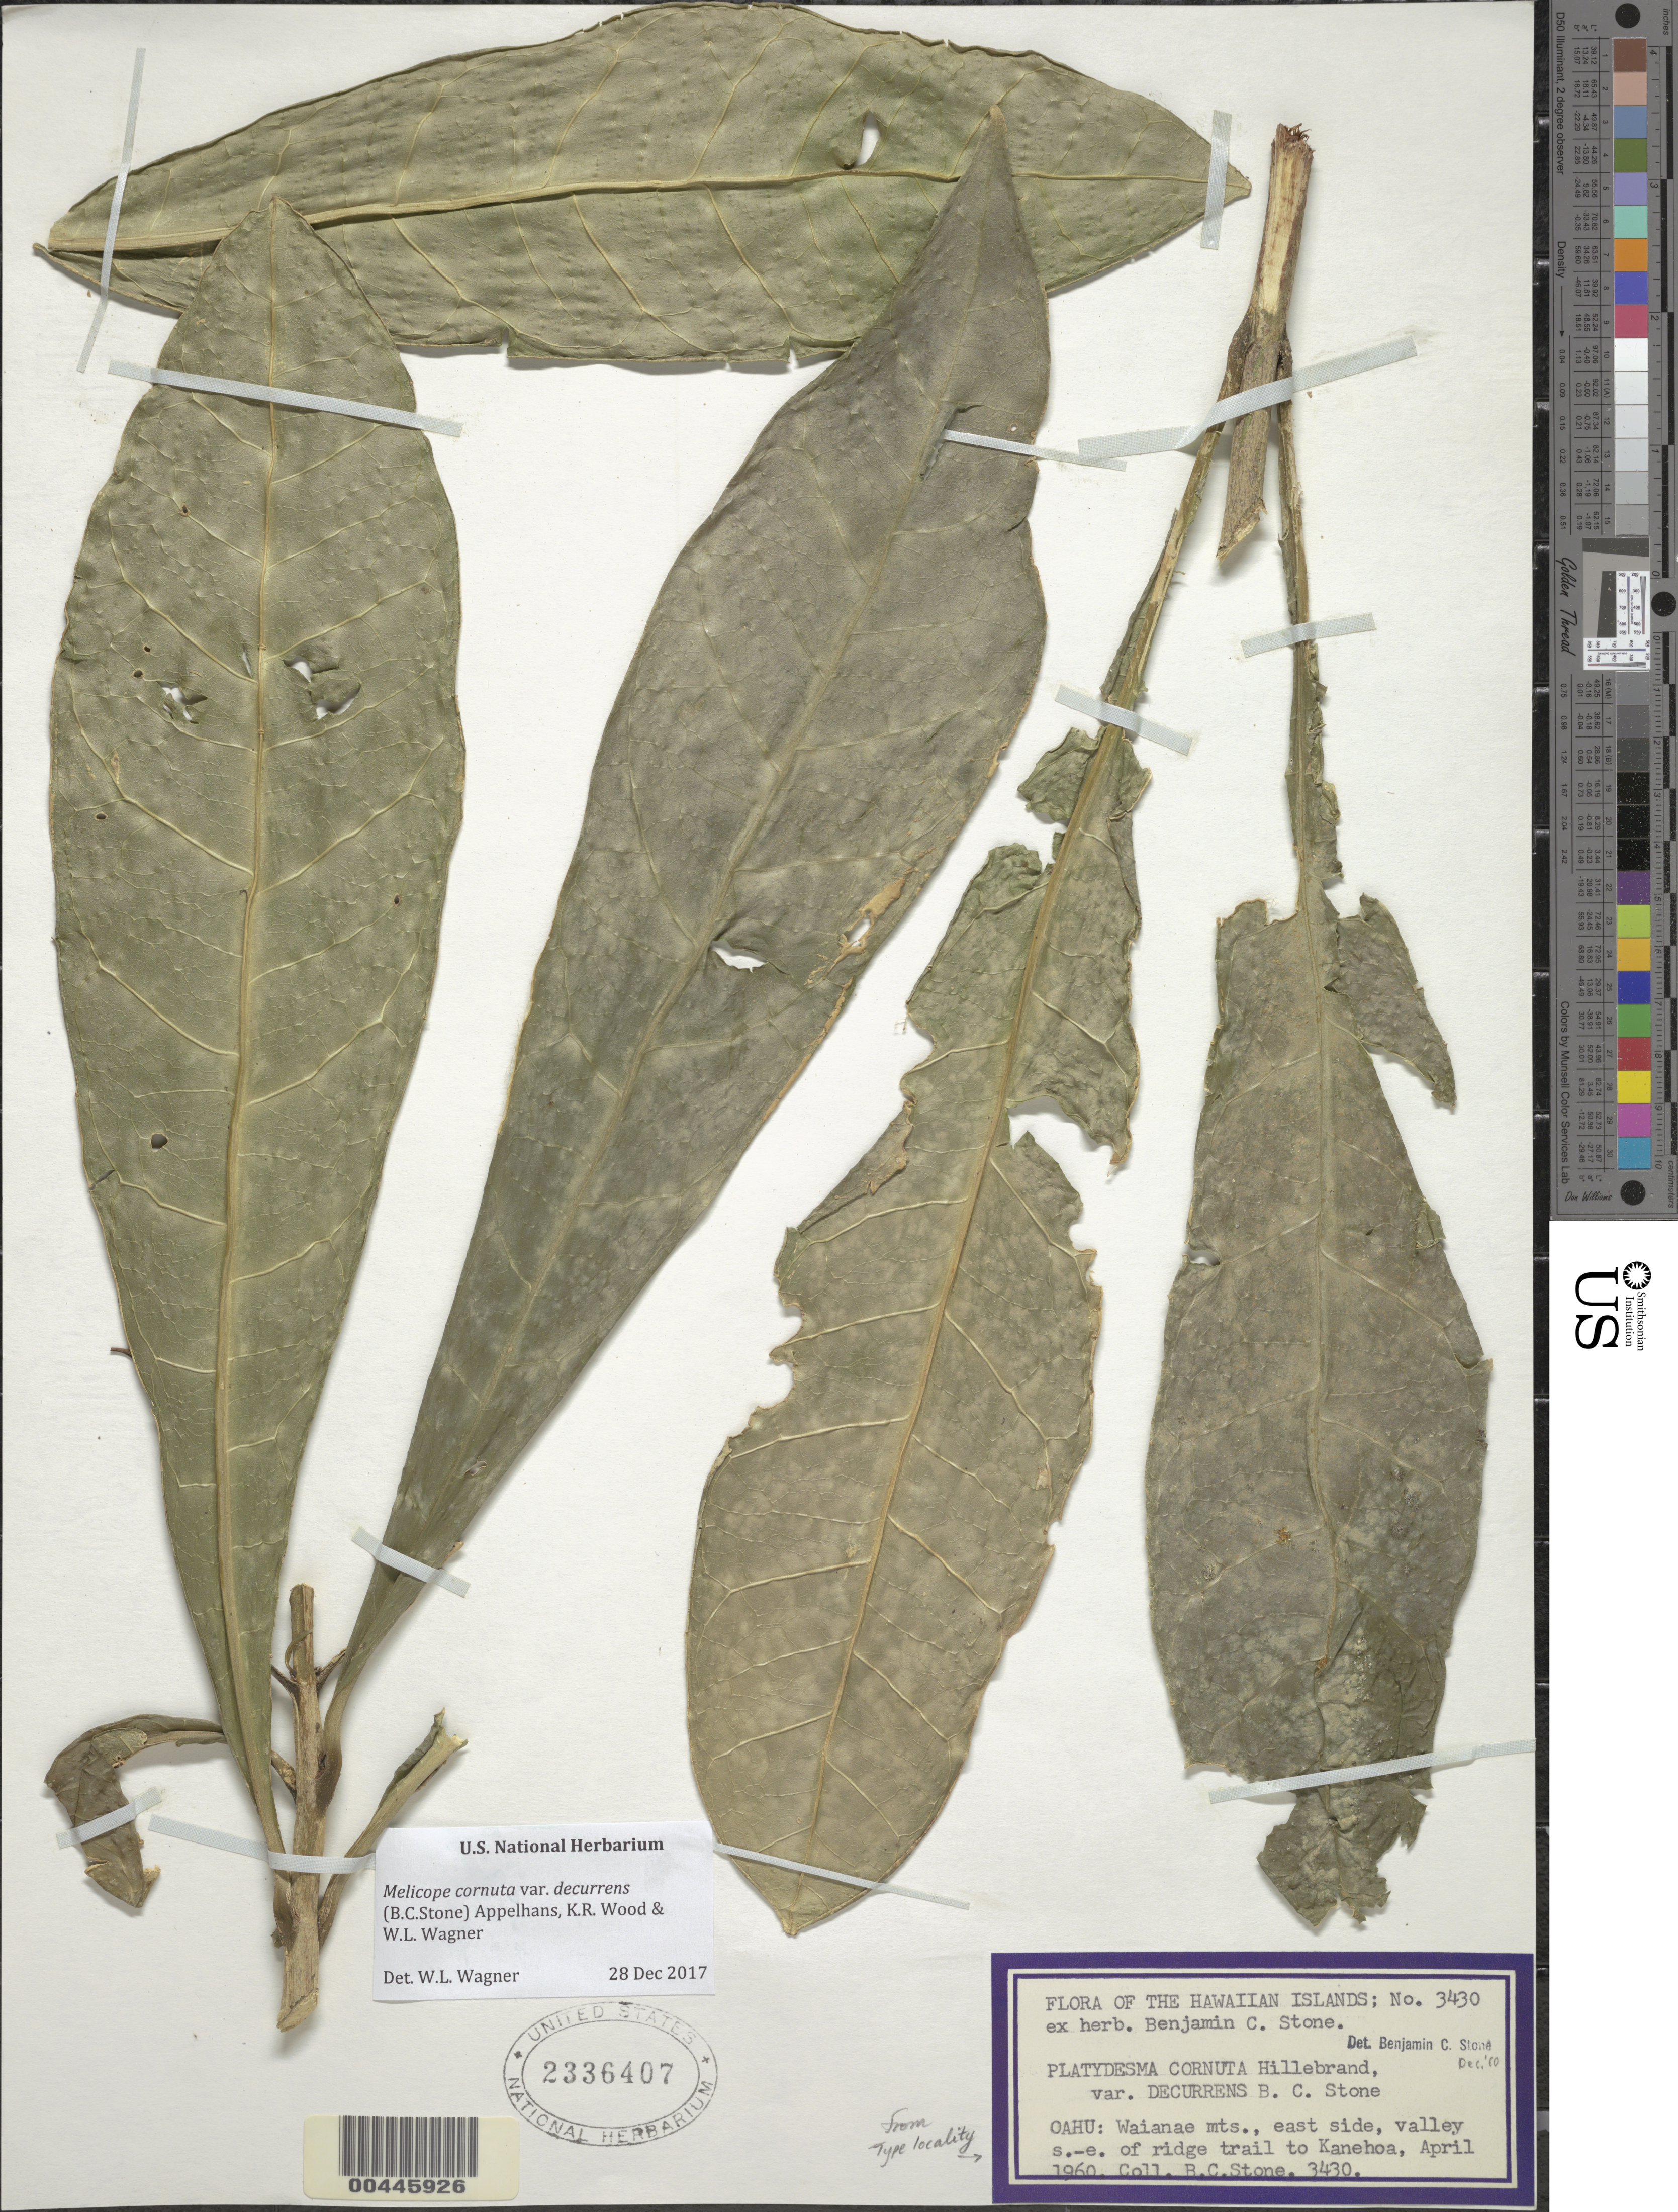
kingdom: Plantae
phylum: Tracheophyta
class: Magnoliopsida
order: Sapindales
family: Rutaceae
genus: Melicope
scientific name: Melicope cornuta var. decurrens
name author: (Hillebr.) Appelhans et al.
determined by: Wagner, W. L., (BOT), Smithsonian Institution - National Museum of Natural History (UNITED STATES)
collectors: B. C. Stone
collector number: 3430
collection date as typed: Apr 1960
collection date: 1960-04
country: United States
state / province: Hawaii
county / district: Honolulu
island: Oahu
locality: Waianae Mts., E side, valley SE of ridge trail to Kanehoa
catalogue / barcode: US 2336407